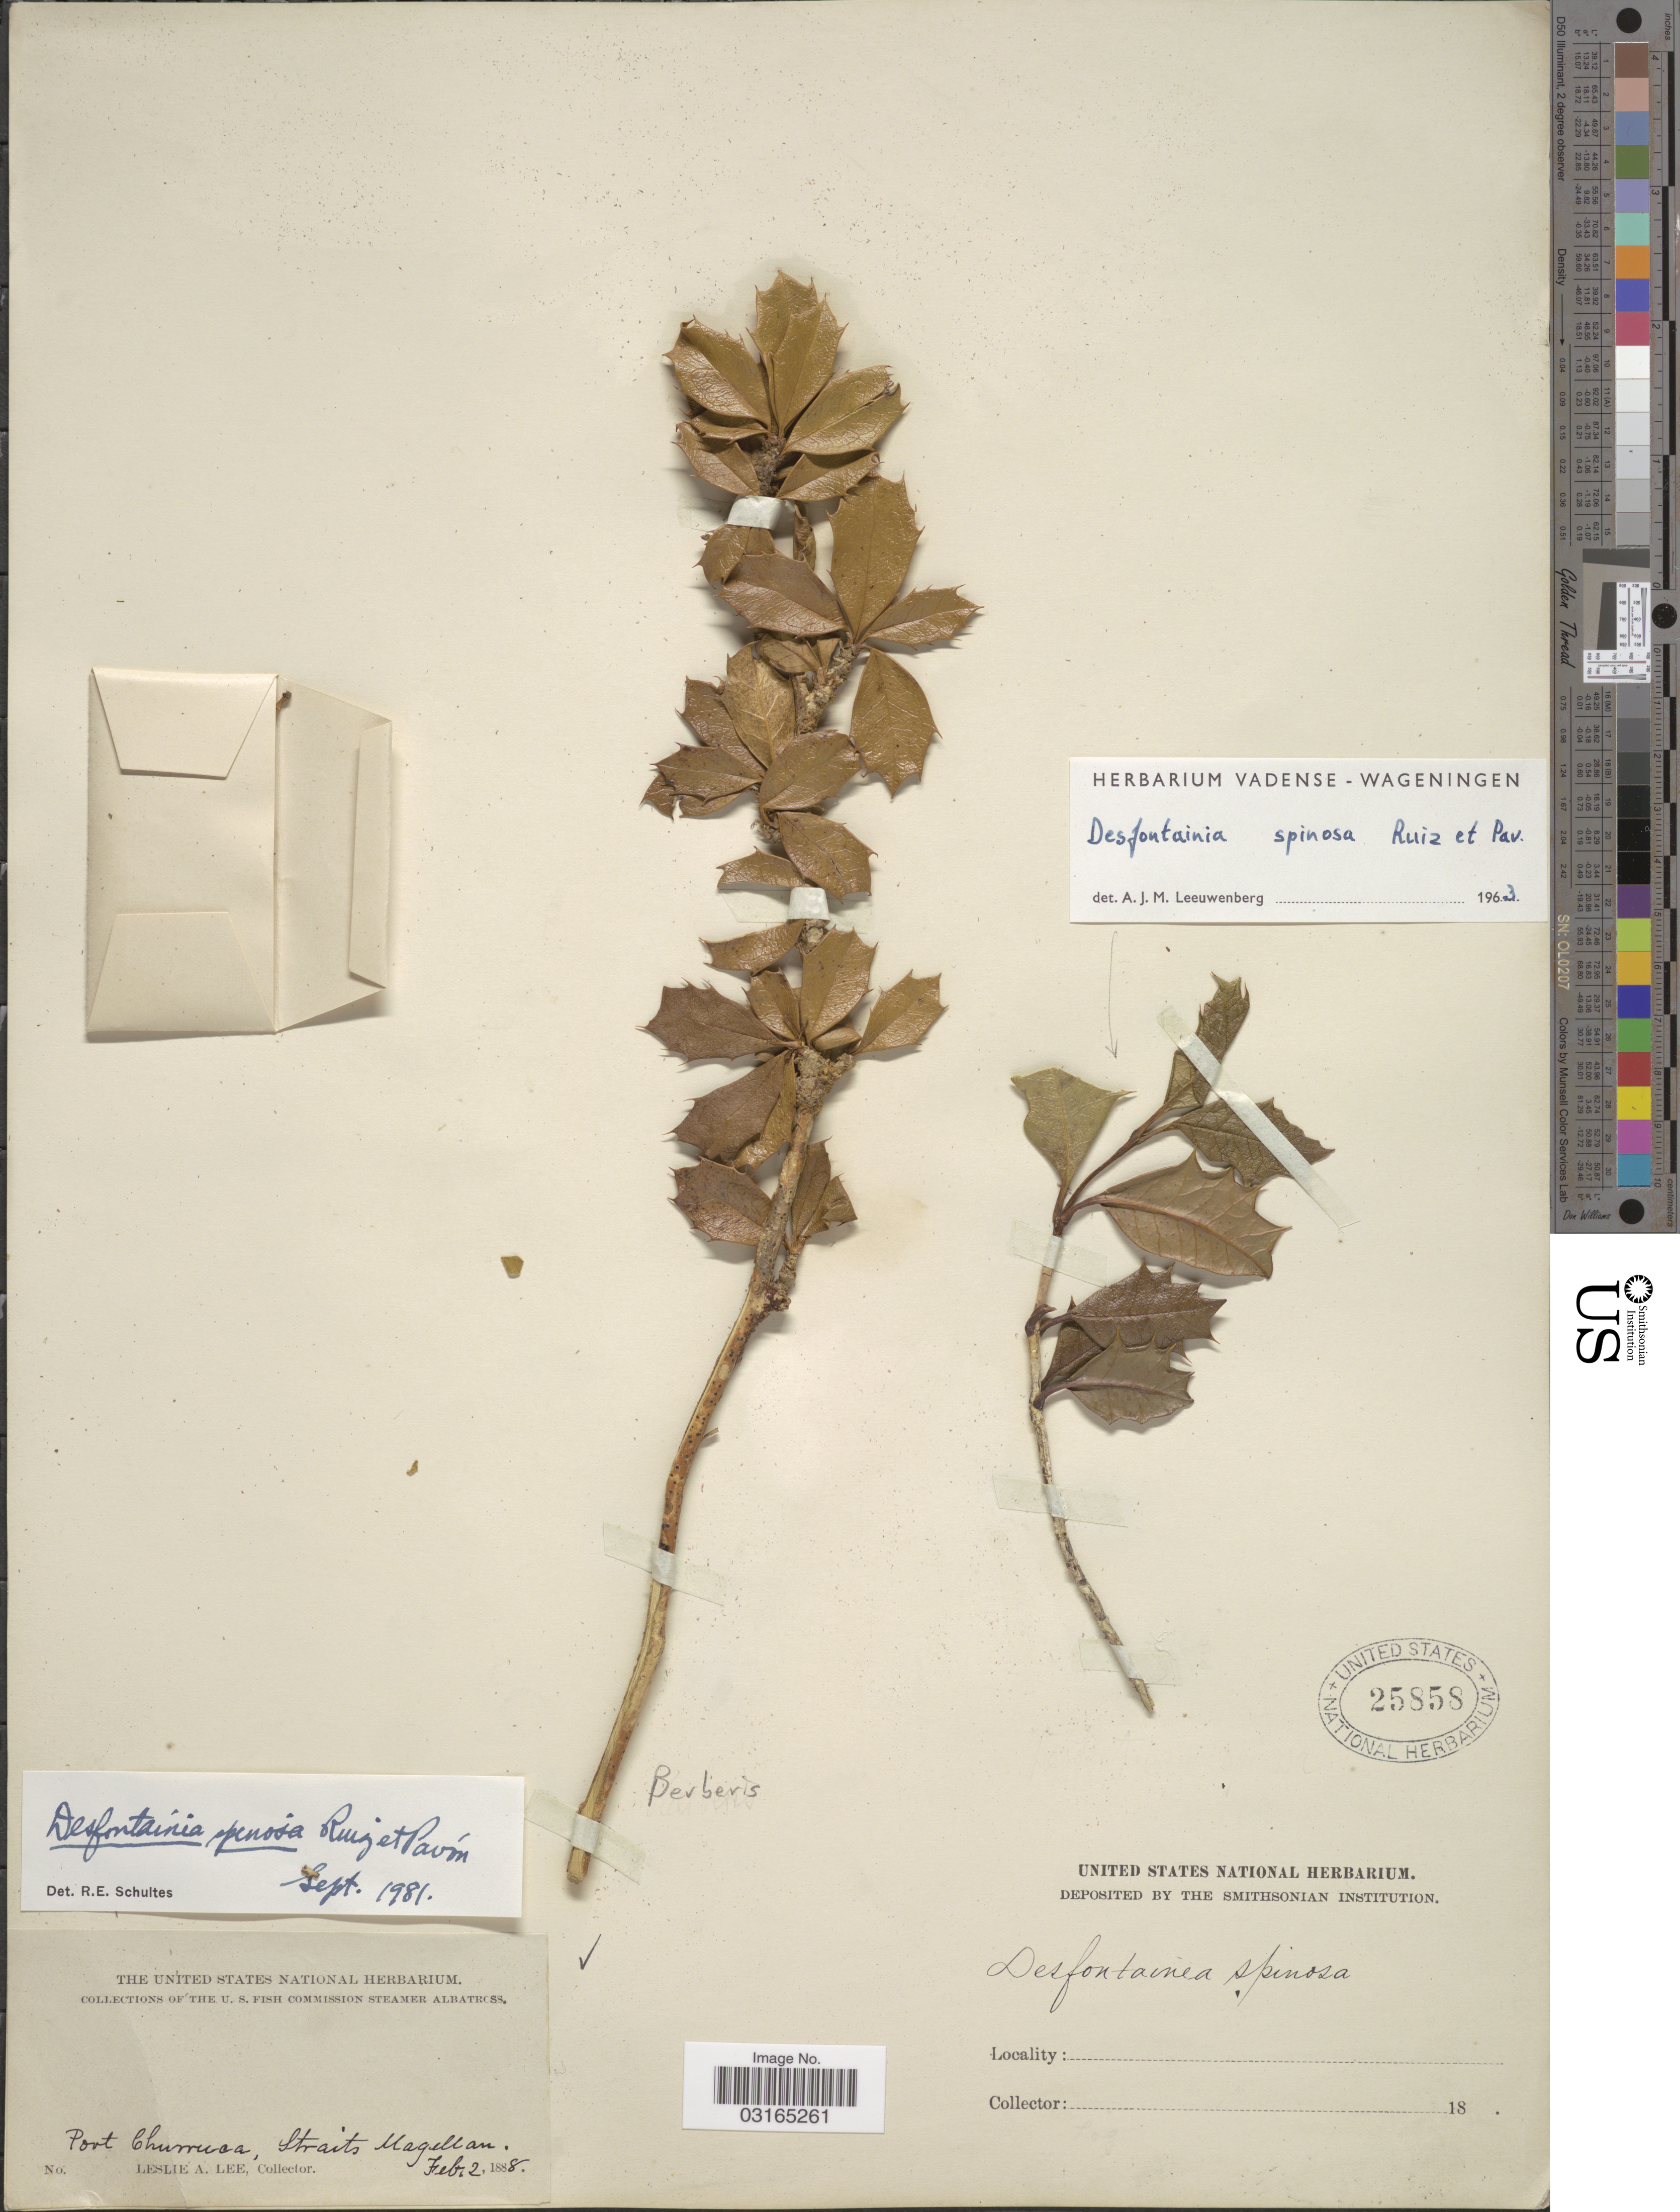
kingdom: Plantae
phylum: Tracheophyta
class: Magnoliopsida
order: Bruniales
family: Columelliaceae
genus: Desfontainia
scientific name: Desfontainia spinosa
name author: Ruiz & Pav.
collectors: L. Lee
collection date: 1888-02-02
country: Chile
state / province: Magallanes y de la Antártica Chilena (XII)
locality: Port Churruca, Straits Magellan.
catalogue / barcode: US 25858